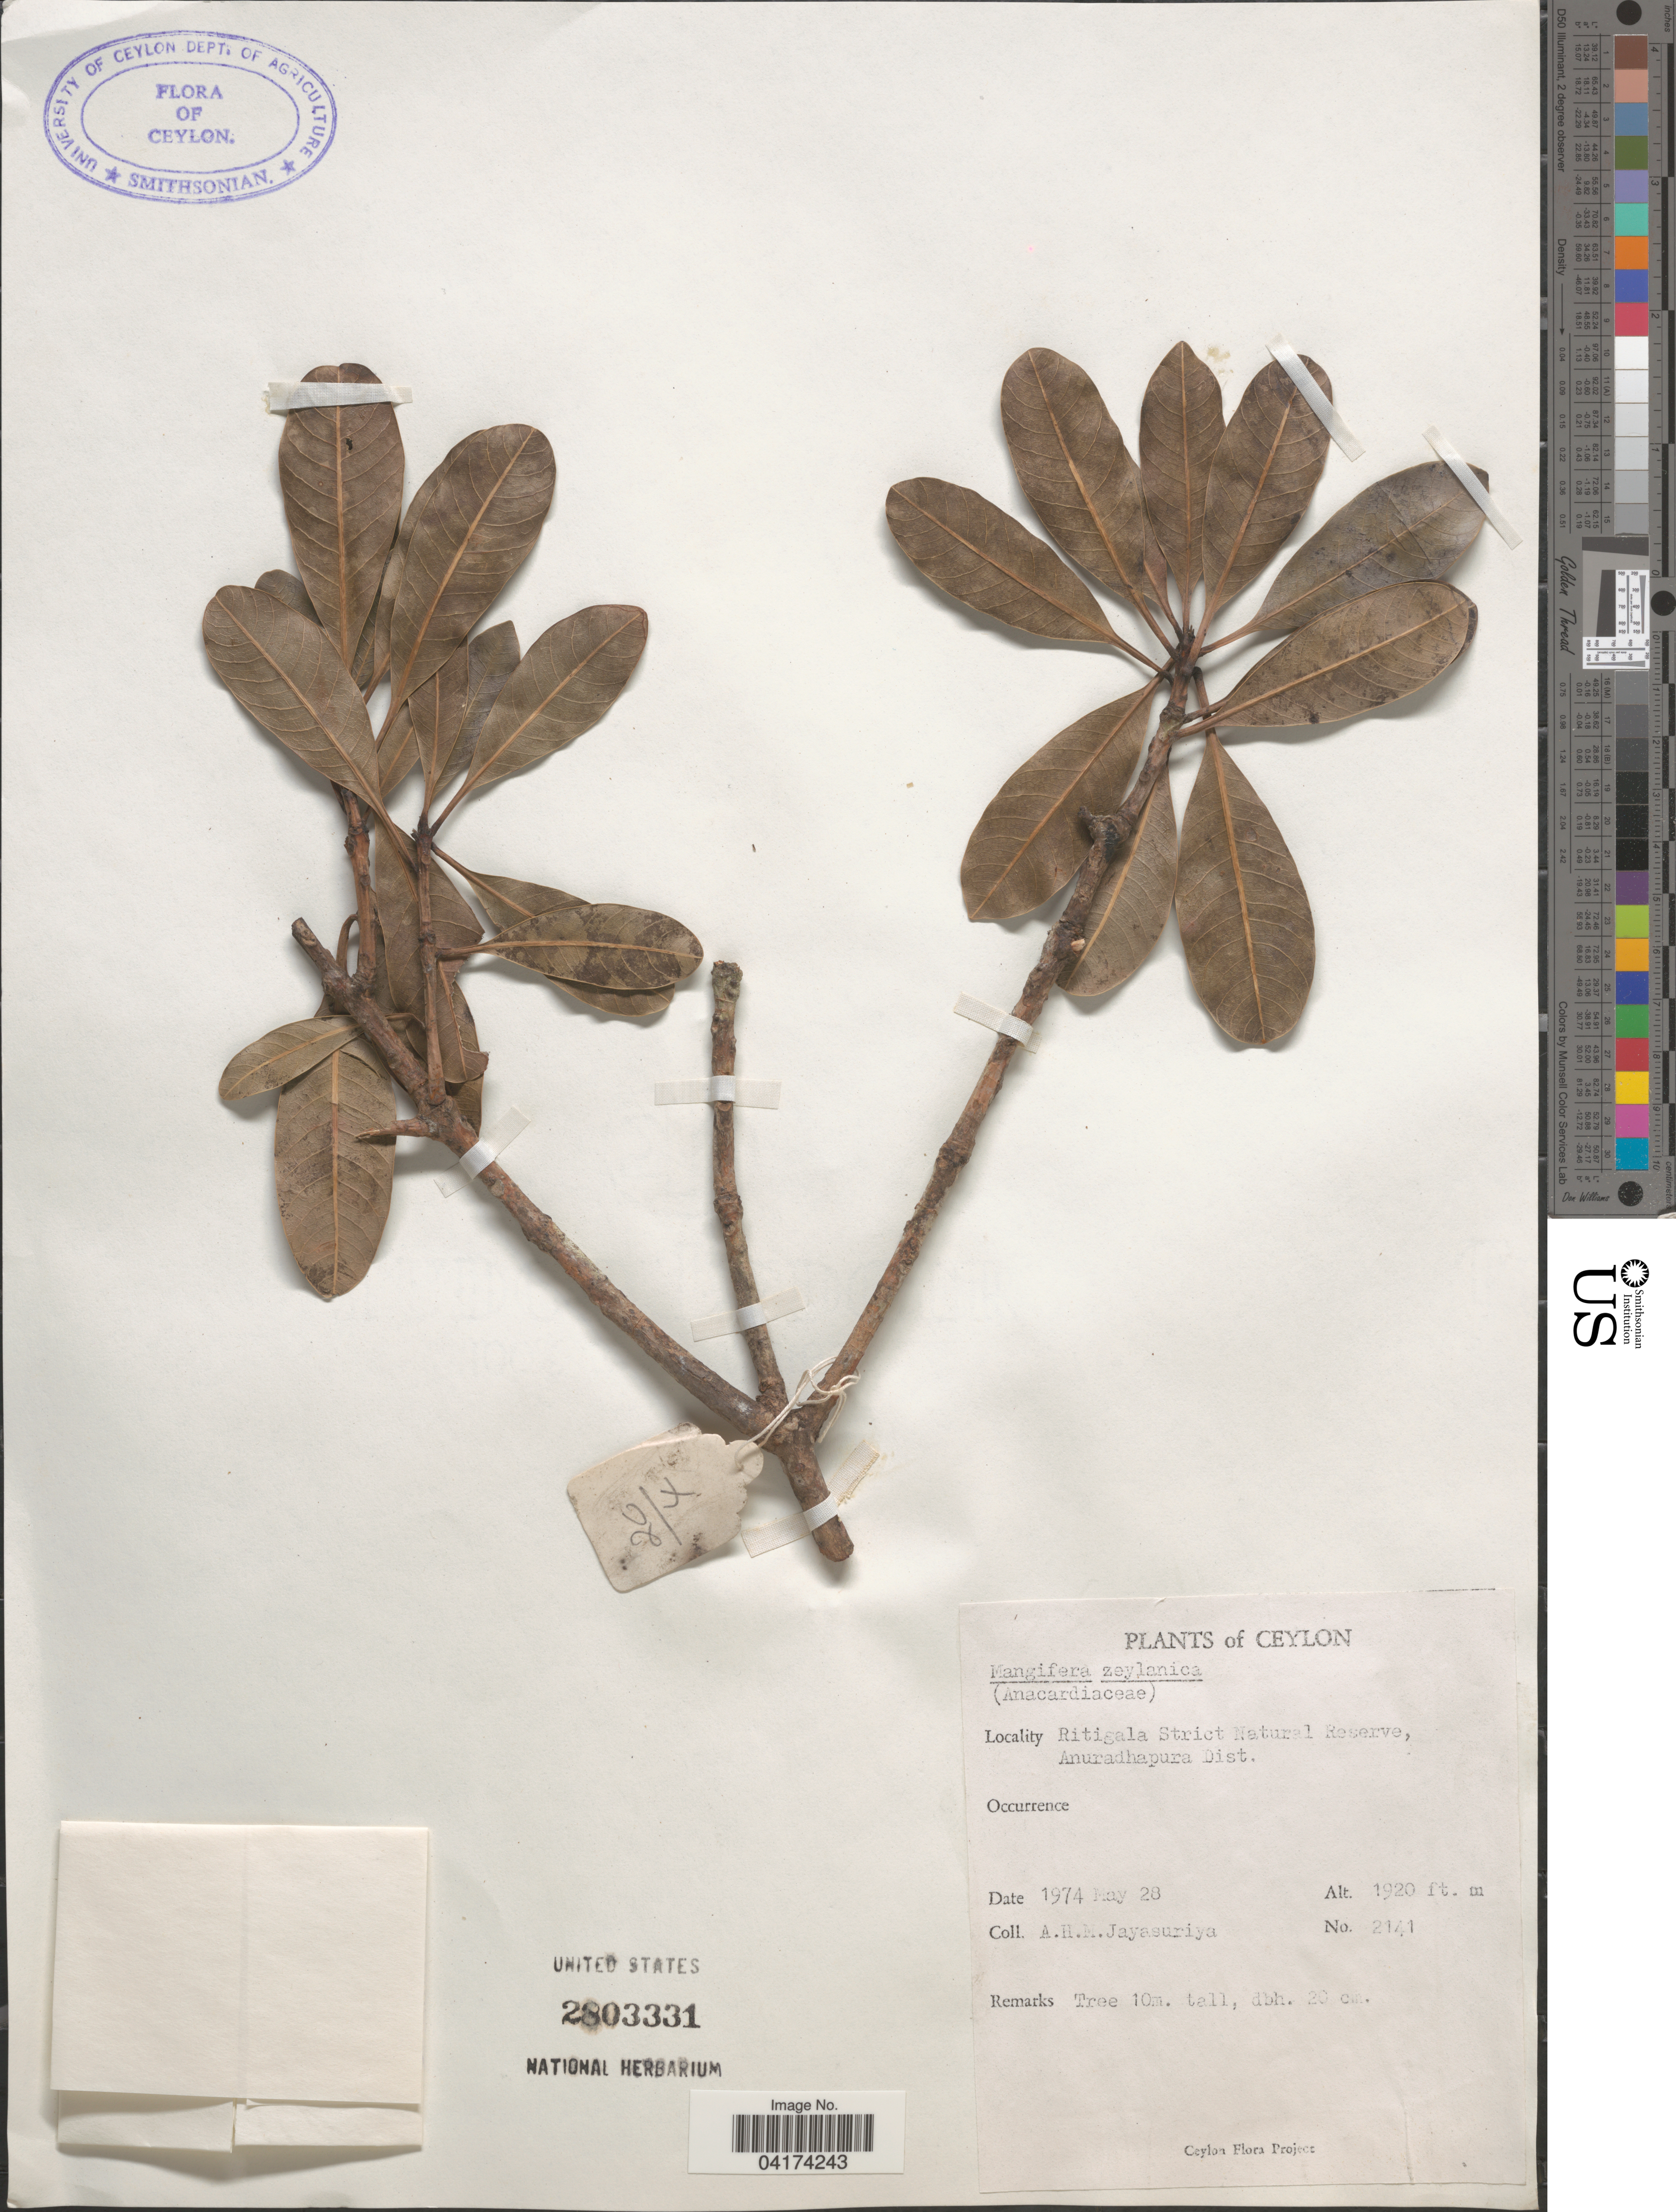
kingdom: Plantae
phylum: Tracheophyta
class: Magnoliopsida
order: Sapindales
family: Anacardiaceae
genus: Mangifera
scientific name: Mangifera zeylanica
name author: (Blume) Hook. f.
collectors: A. H. Jayasuriya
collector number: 2171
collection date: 1974-05-28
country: Sri Lanka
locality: Ceylon. Ritigala Strict Natural Reserve, Anuradhapura Dist.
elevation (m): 585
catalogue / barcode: US 2803331